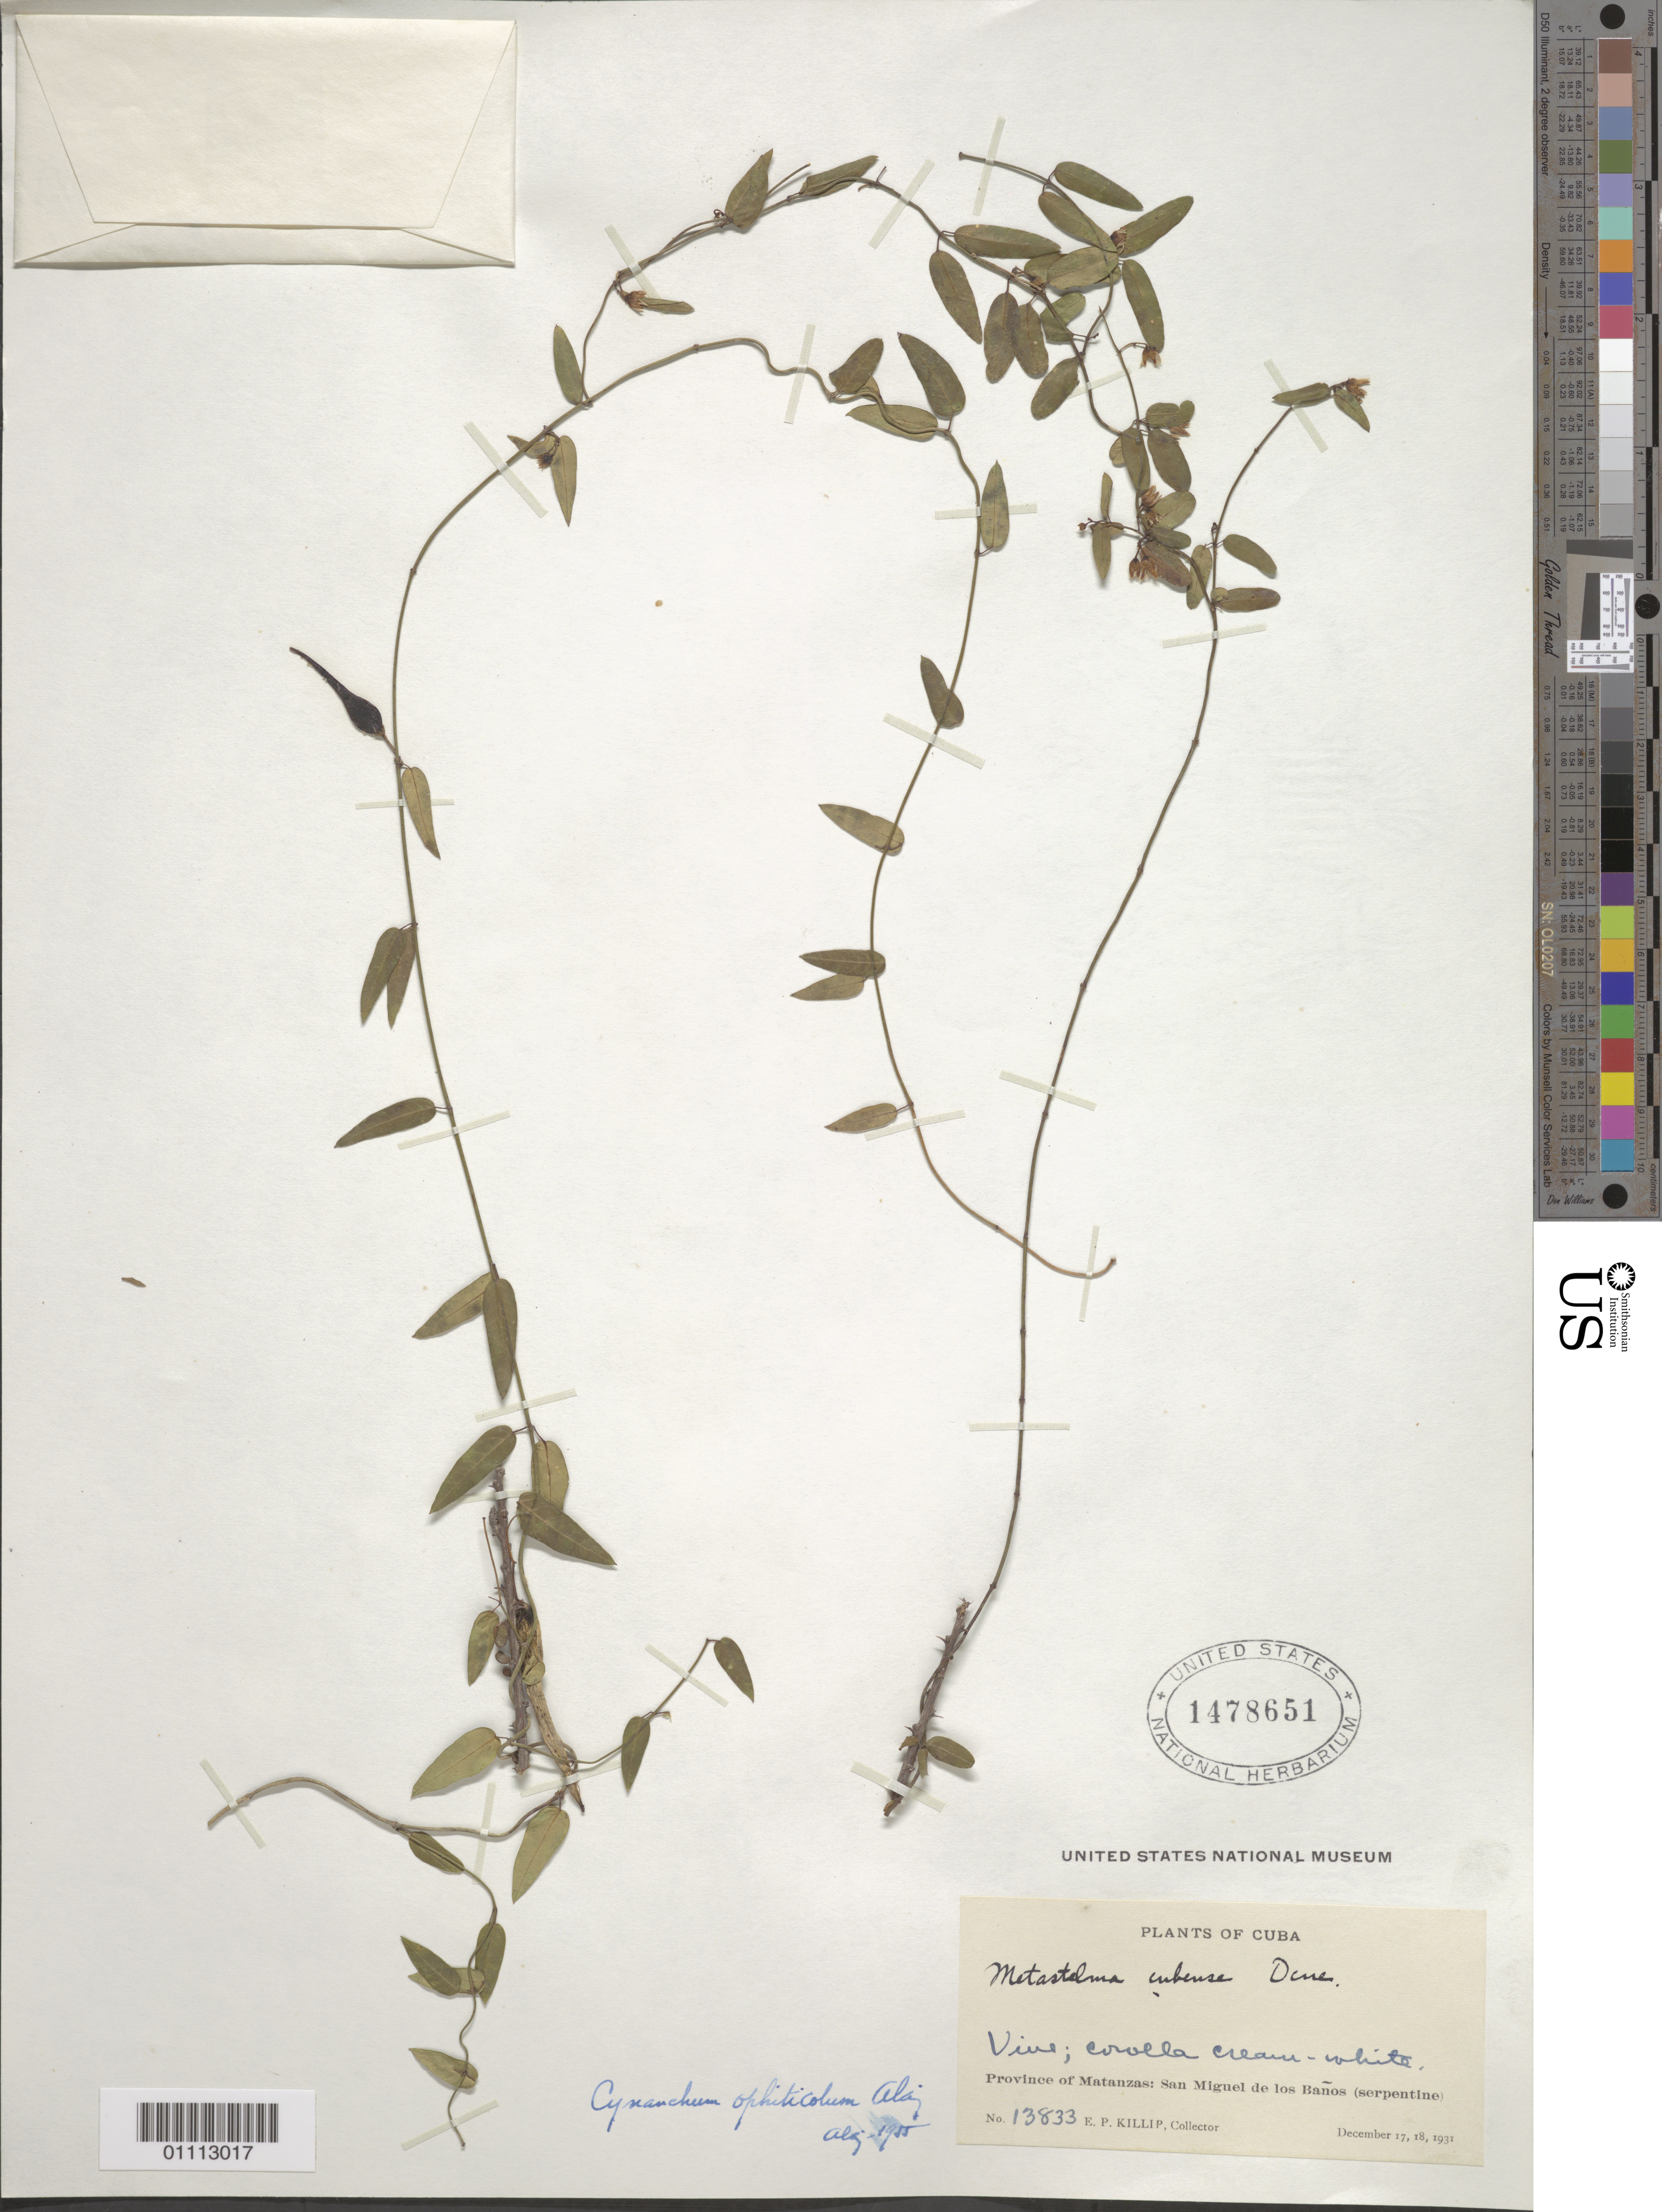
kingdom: Plantae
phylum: Tracheophyta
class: Magnoliopsida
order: Gentianales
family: Apocynaceae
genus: Cynanchum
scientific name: Cynanchum ophiticola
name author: Alain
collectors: E. P. Killip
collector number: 13833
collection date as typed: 17 Dec 1931 and 18 Dec 1931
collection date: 1931-12-17,1931-12-18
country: Cuba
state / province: Matanzas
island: Cuba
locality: San Miguel de los Banos (serpentine)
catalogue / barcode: US 1478651